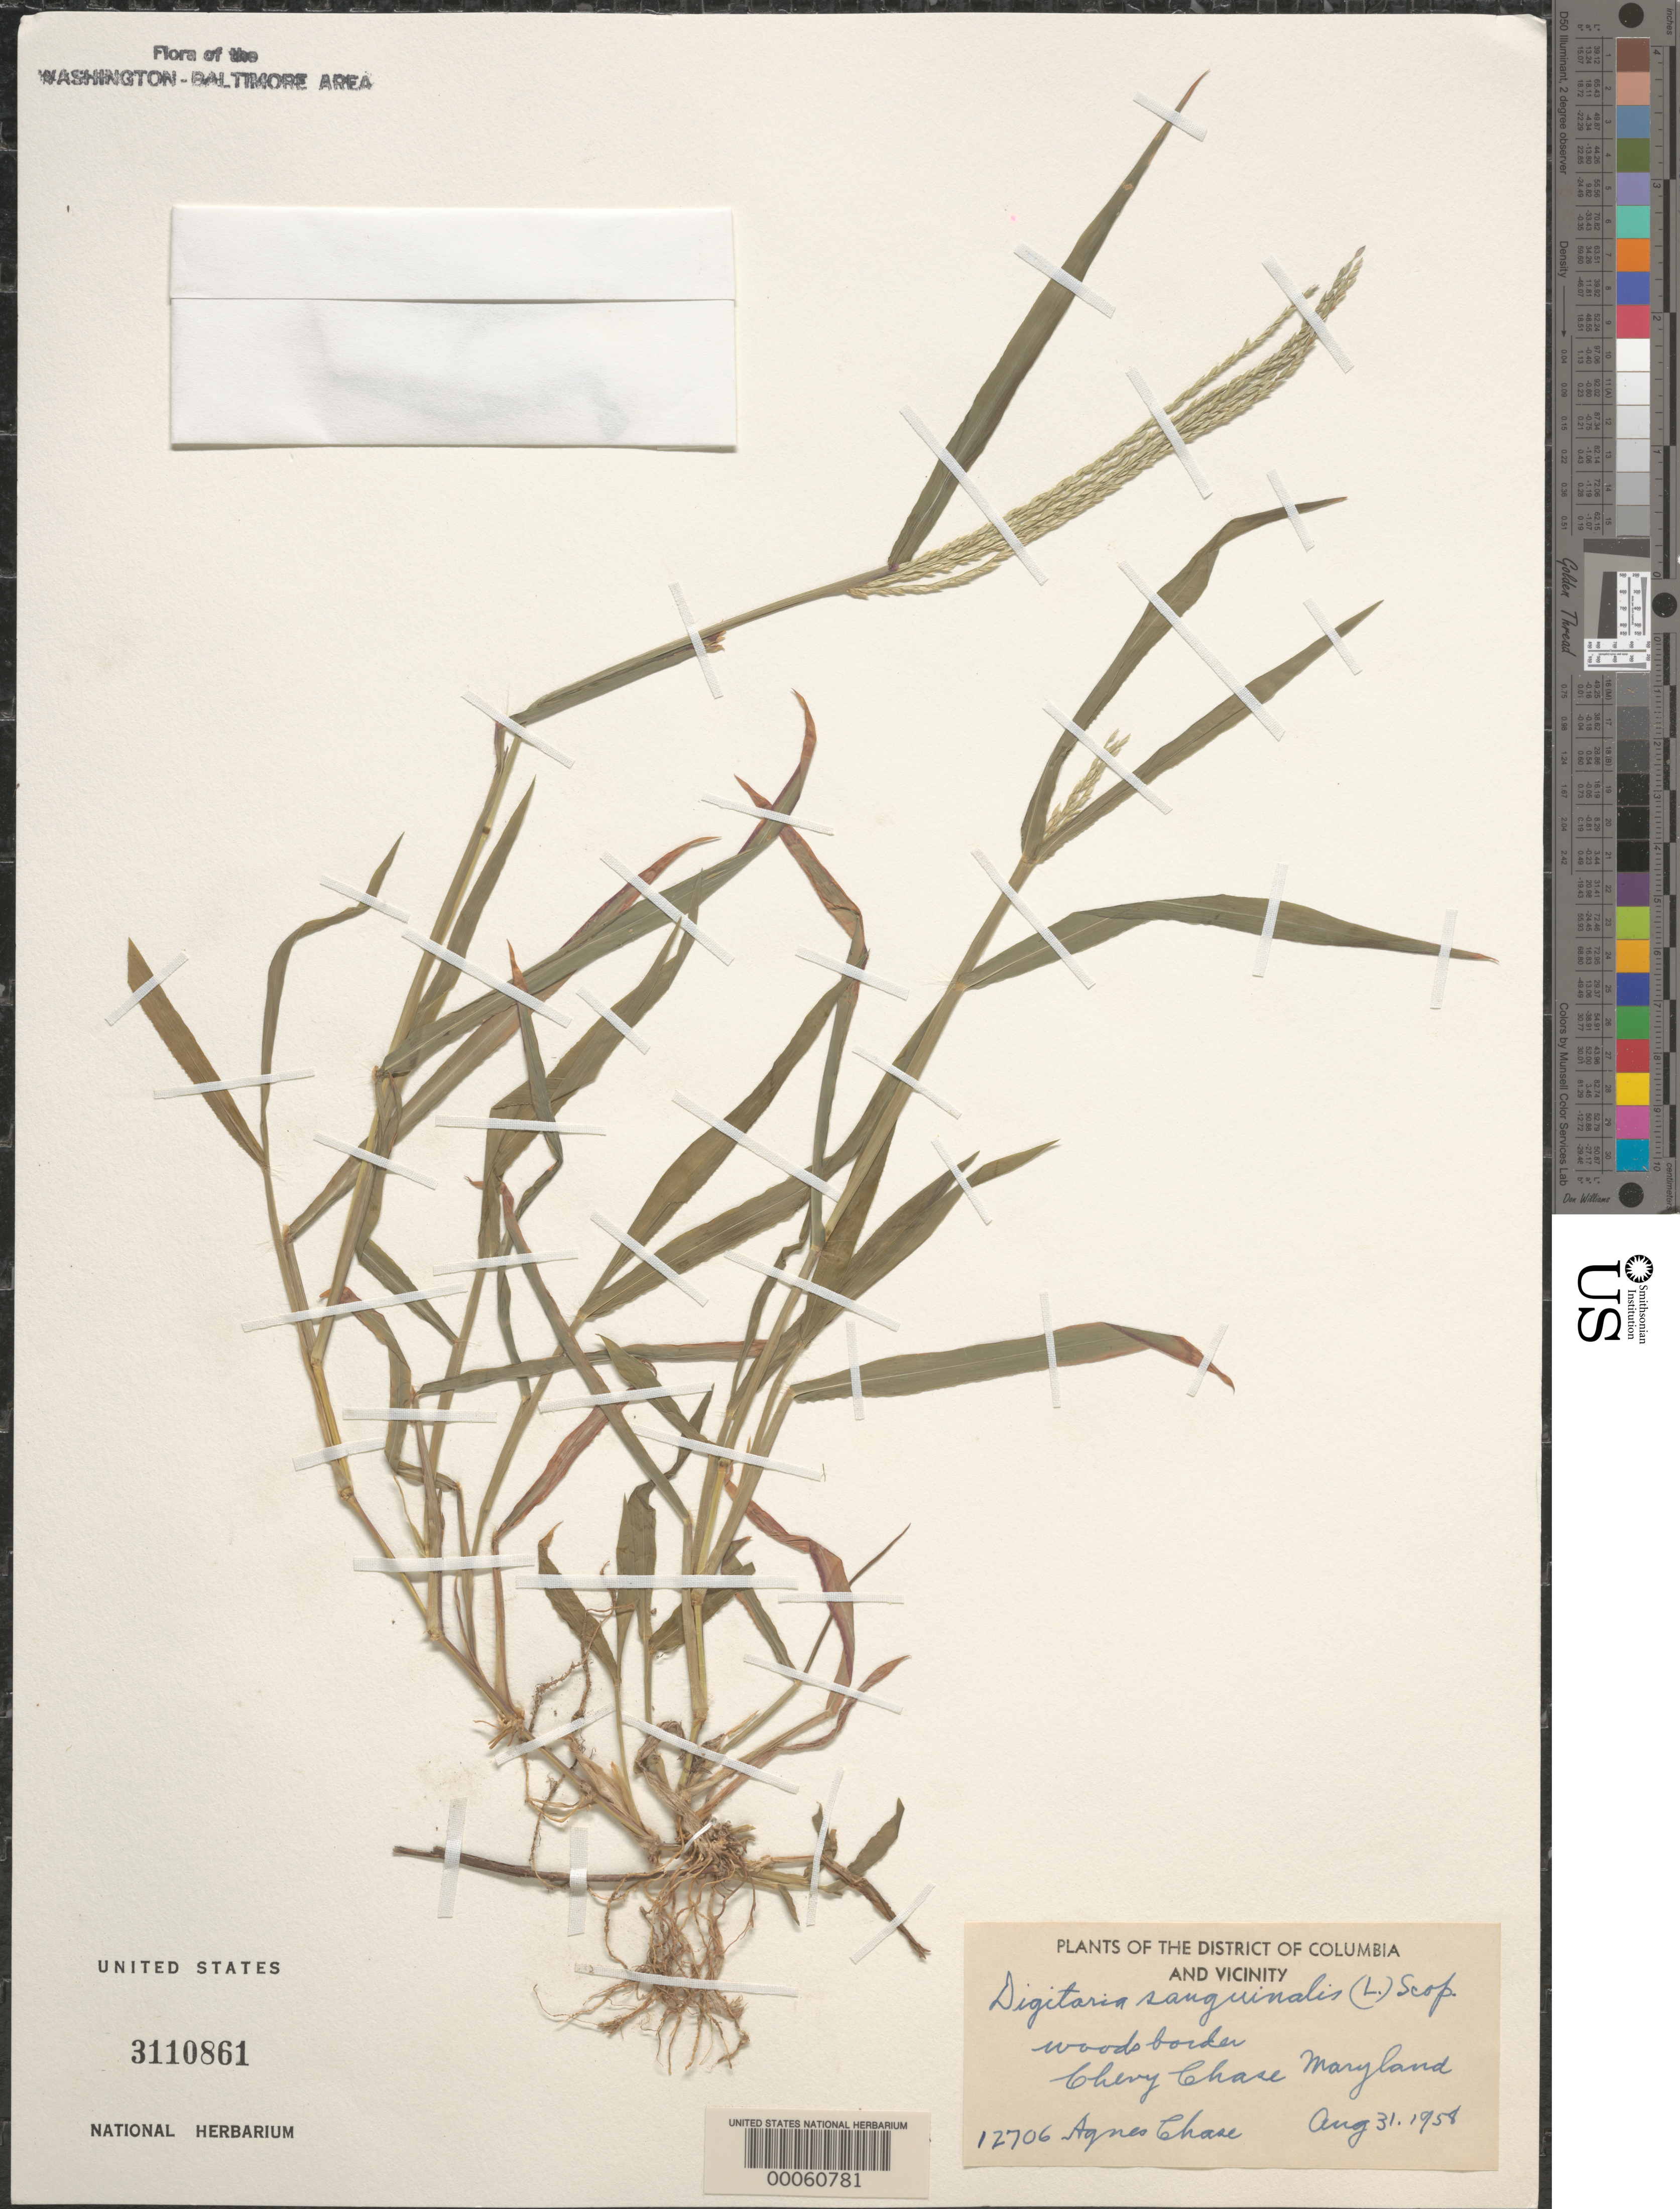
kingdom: Plantae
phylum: Tracheophyta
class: Liliopsida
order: Poales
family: Poaceae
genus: Digitaria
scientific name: Digitaria sanguinalis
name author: (L.) Scop.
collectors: A. Chase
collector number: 12706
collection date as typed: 31 Aug 1958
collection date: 1958-08-31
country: United States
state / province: Maryland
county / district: Montgomery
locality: Chevy Chase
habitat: Woods boarder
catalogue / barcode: US 3110861